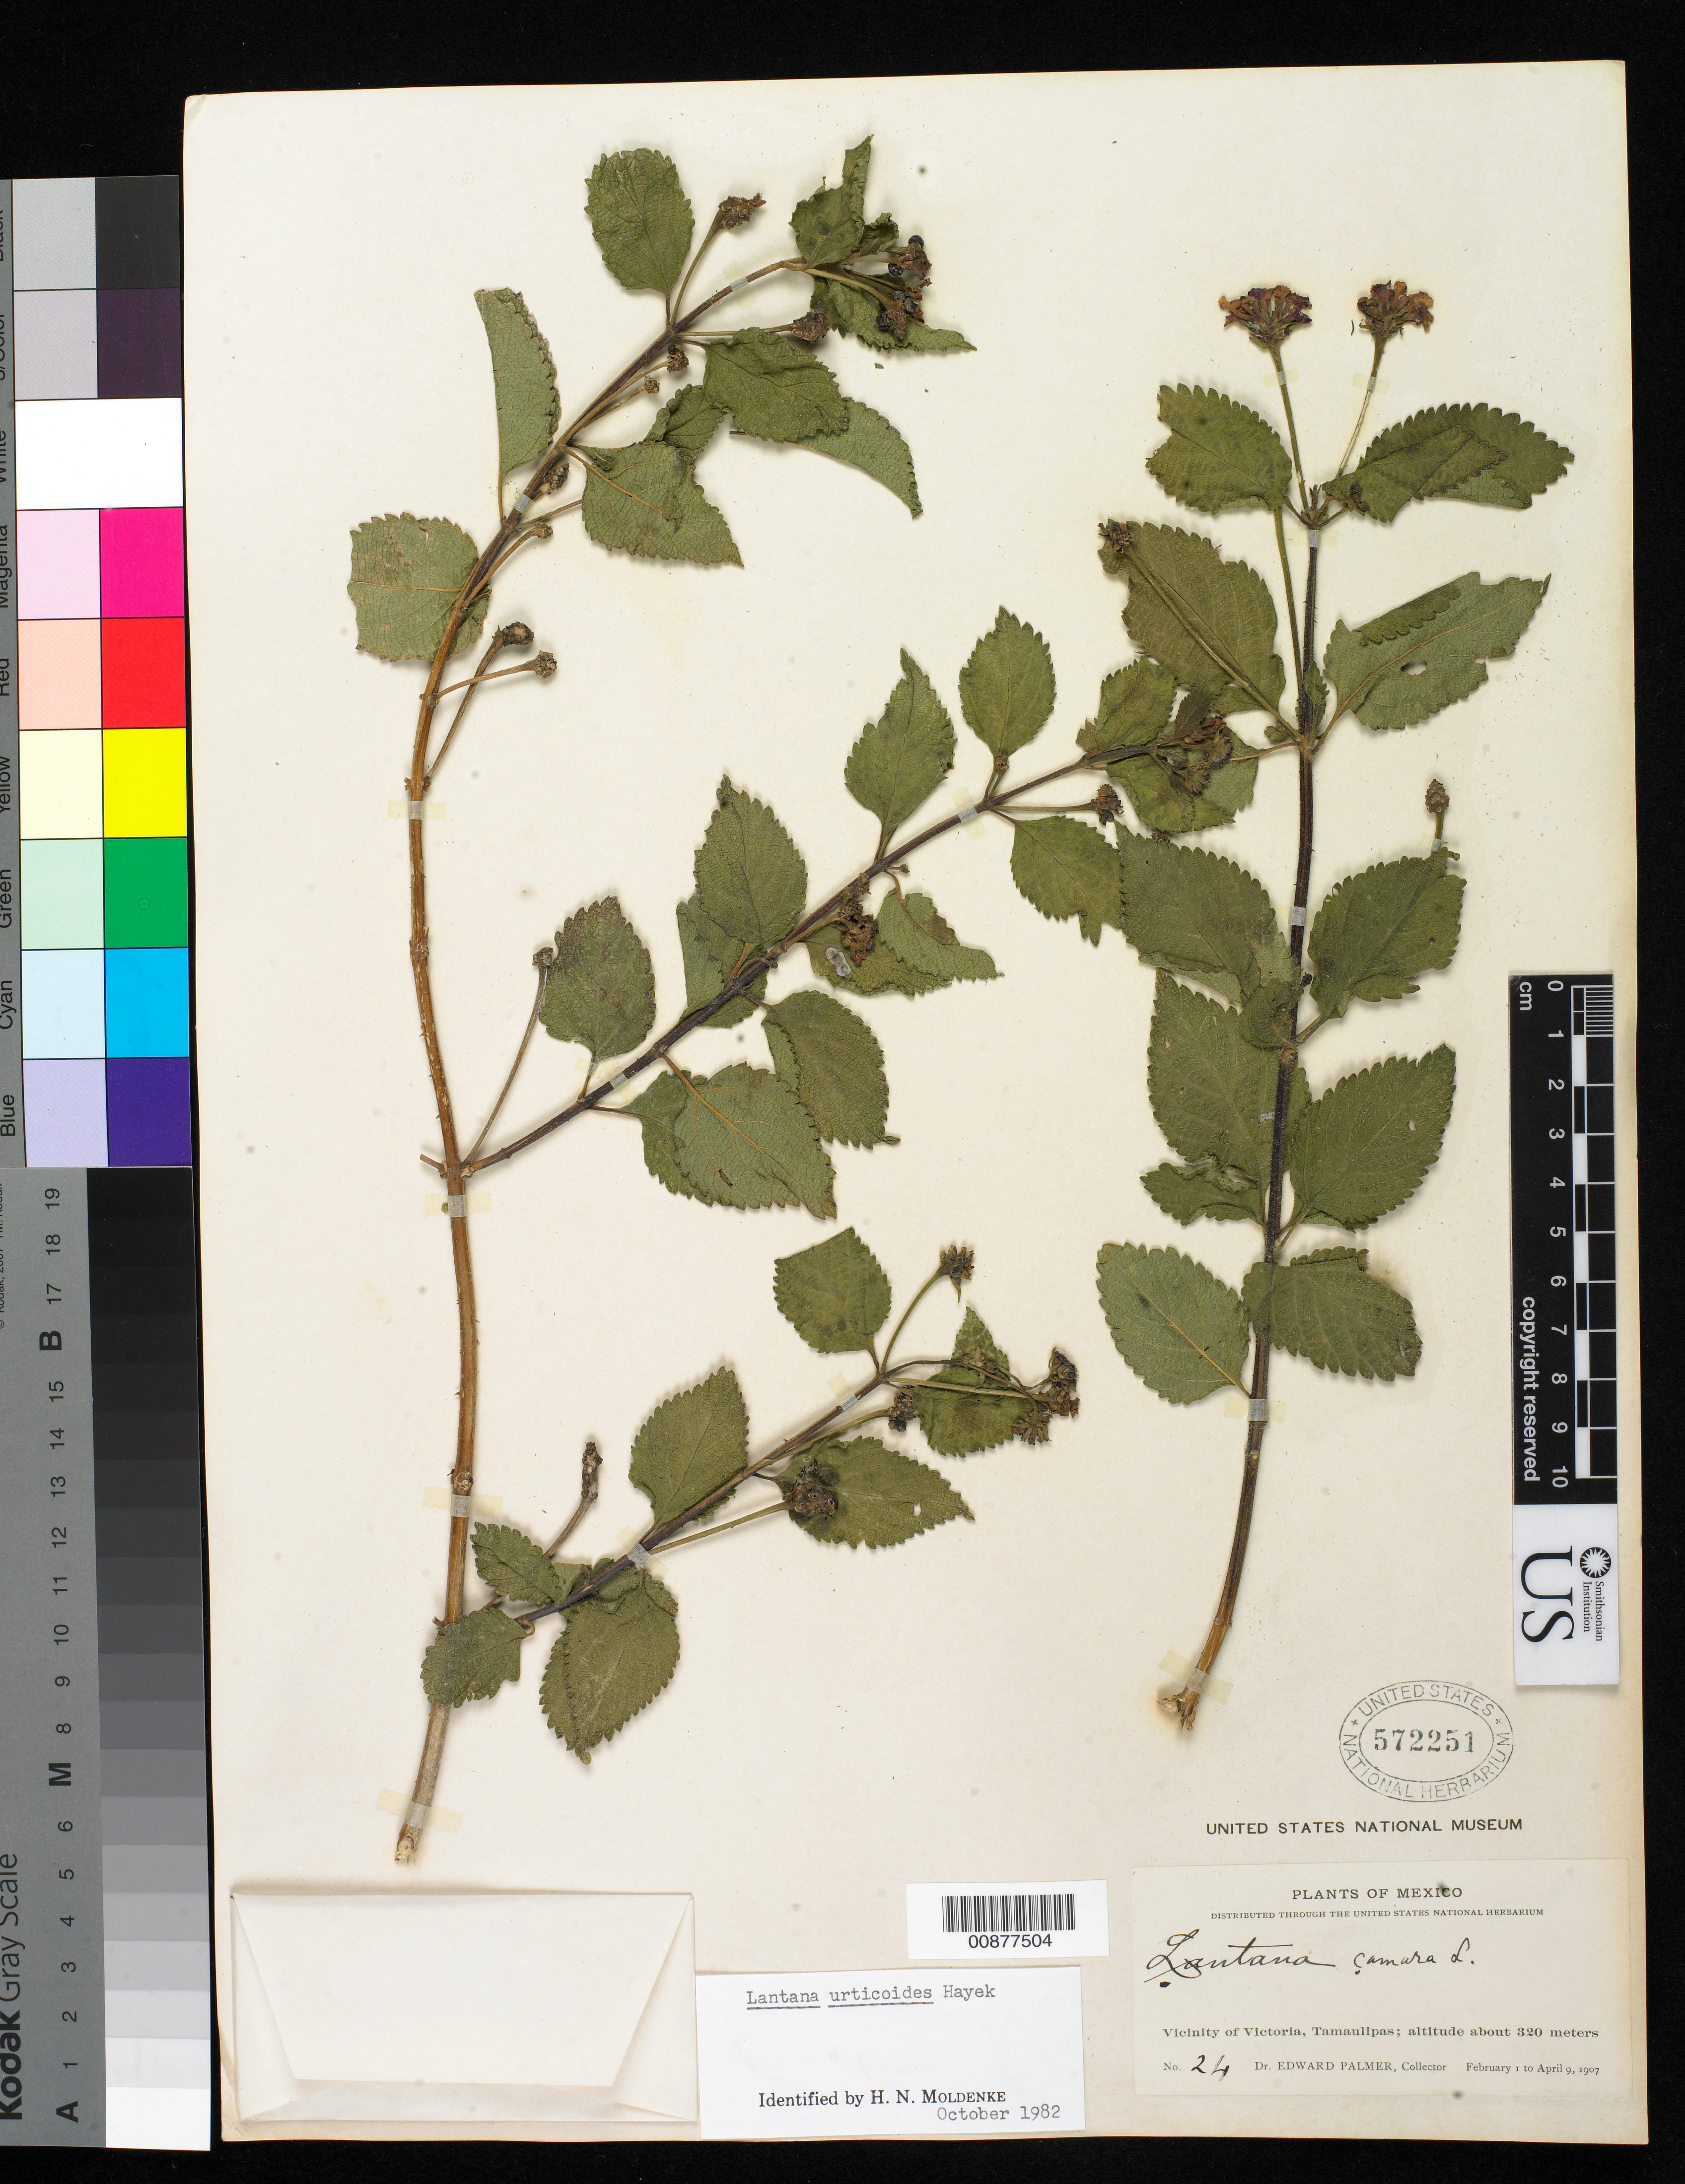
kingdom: Plantae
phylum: Tracheophyta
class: Magnoliopsida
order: Lamiales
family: Verbenaceae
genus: Lantana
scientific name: Lantana urticoides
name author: Hayek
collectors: E. Palmer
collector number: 24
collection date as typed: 01 Feb 1907 to 09 Apr 1907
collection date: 1907-02-01/1907-04-09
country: Mexico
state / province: Tamaulipas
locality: Vicinity of Victoria.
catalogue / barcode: US 572251